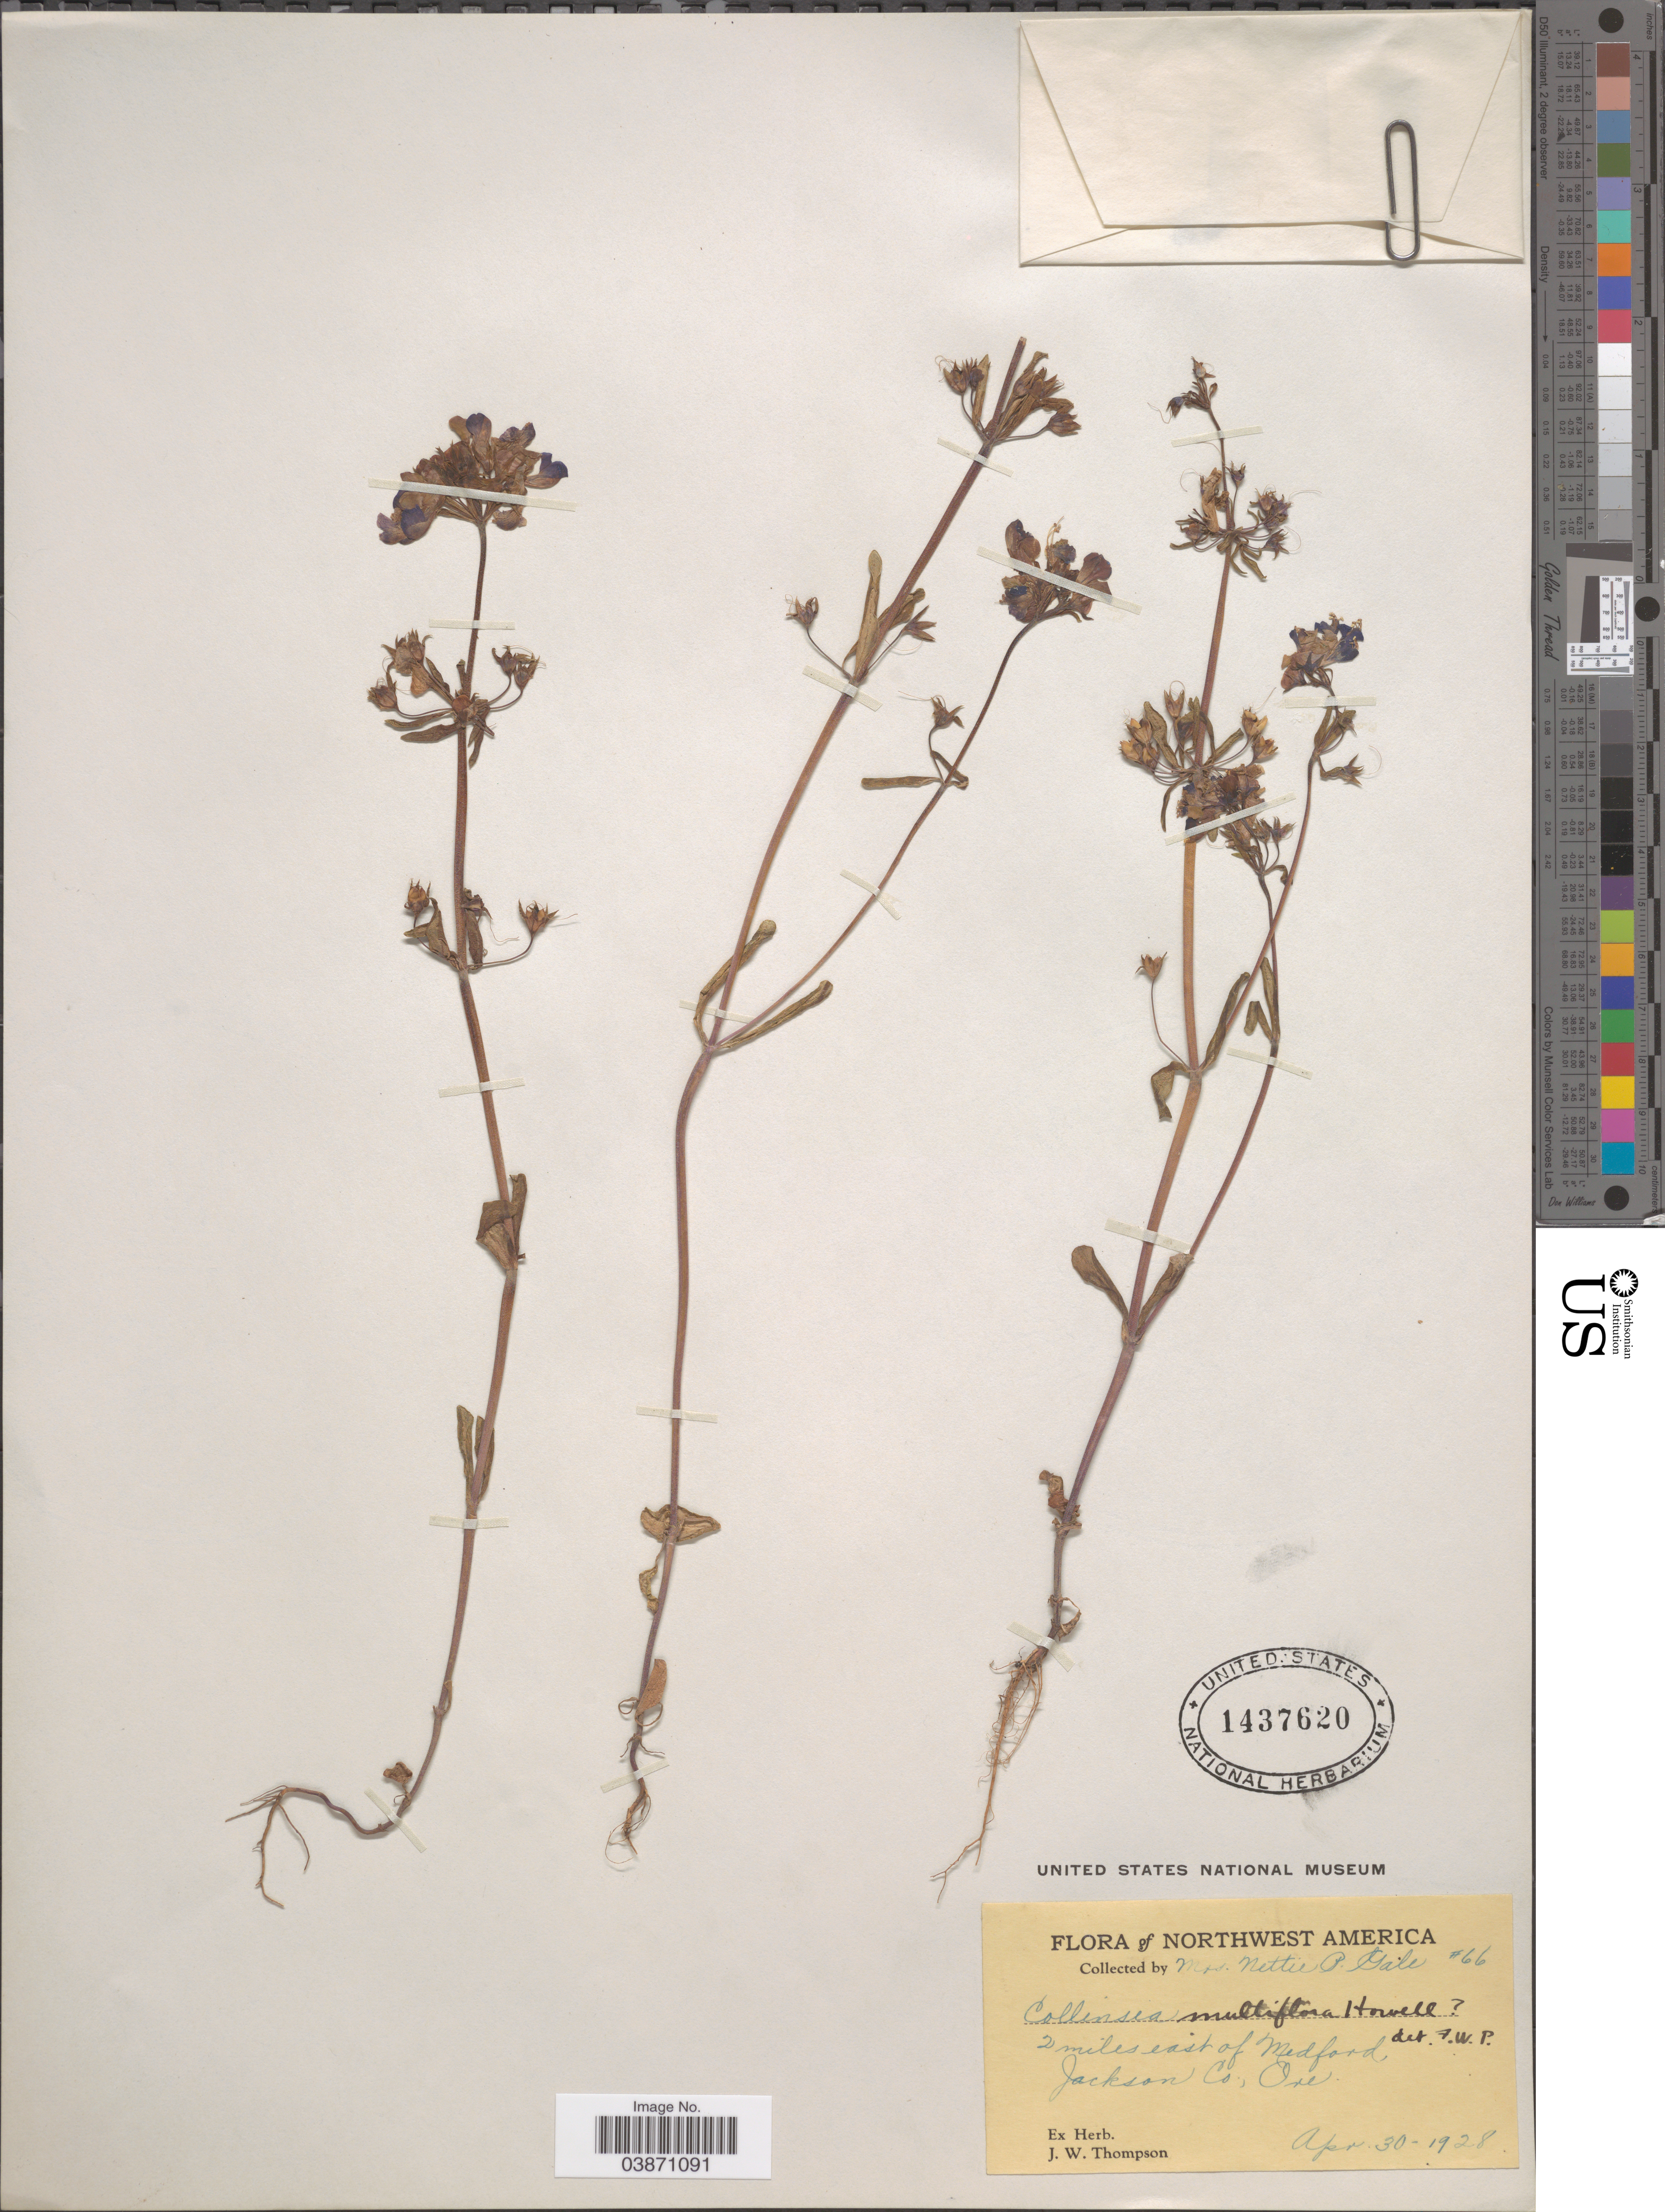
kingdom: Plantae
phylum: Tracheophyta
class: Magnoliopsida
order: Lamiales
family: Plantaginaceae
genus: Collinsia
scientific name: Collinsia multiflora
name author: Howell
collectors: N. Gale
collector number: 66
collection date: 1928-04-30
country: United States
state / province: Oregon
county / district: Jackson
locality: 2 miles east of Medford. Jackson Co.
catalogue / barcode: US 1437620